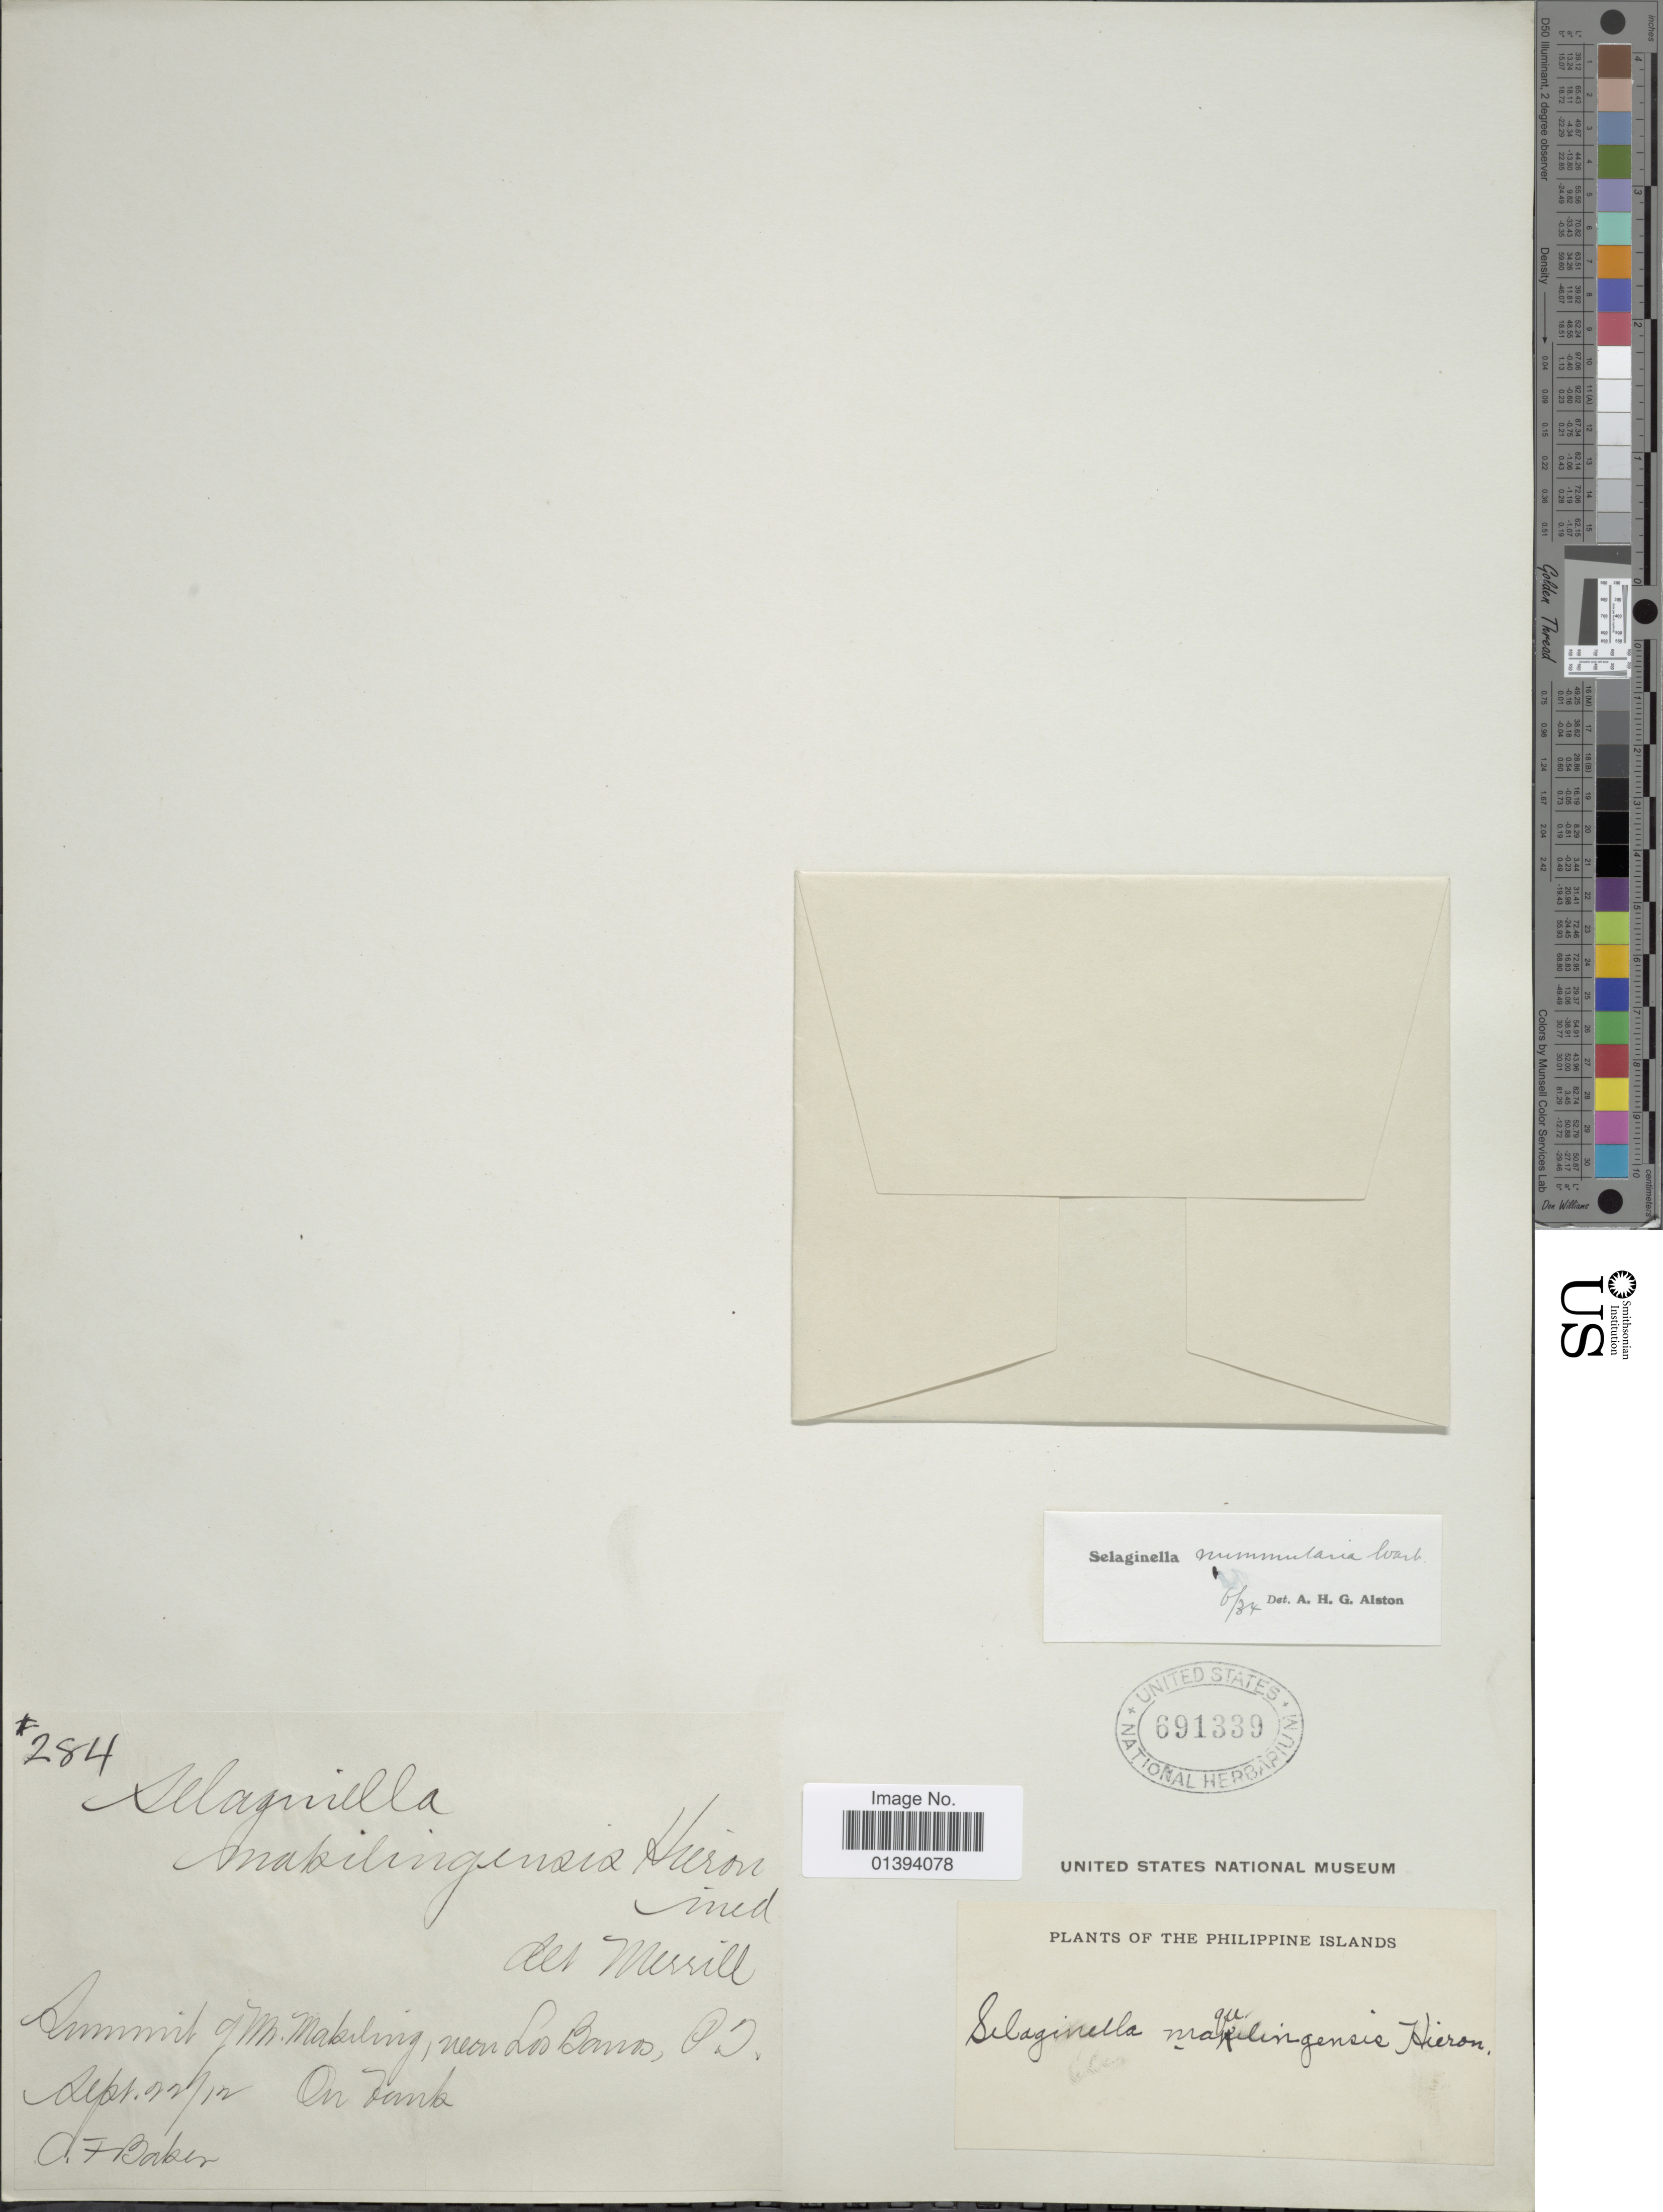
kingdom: Plantae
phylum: Tracheophyta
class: Lycopodiopsida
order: Selaginellales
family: Selaginellaceae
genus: Selaginella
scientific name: Selaginella nummularia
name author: Warb.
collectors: A. F. Baker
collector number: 284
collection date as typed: Transcribed d/m/y: 22/9/12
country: Philippines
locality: Summit of Mt. Makiling near Los Baños, [illegible text]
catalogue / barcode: US 691339